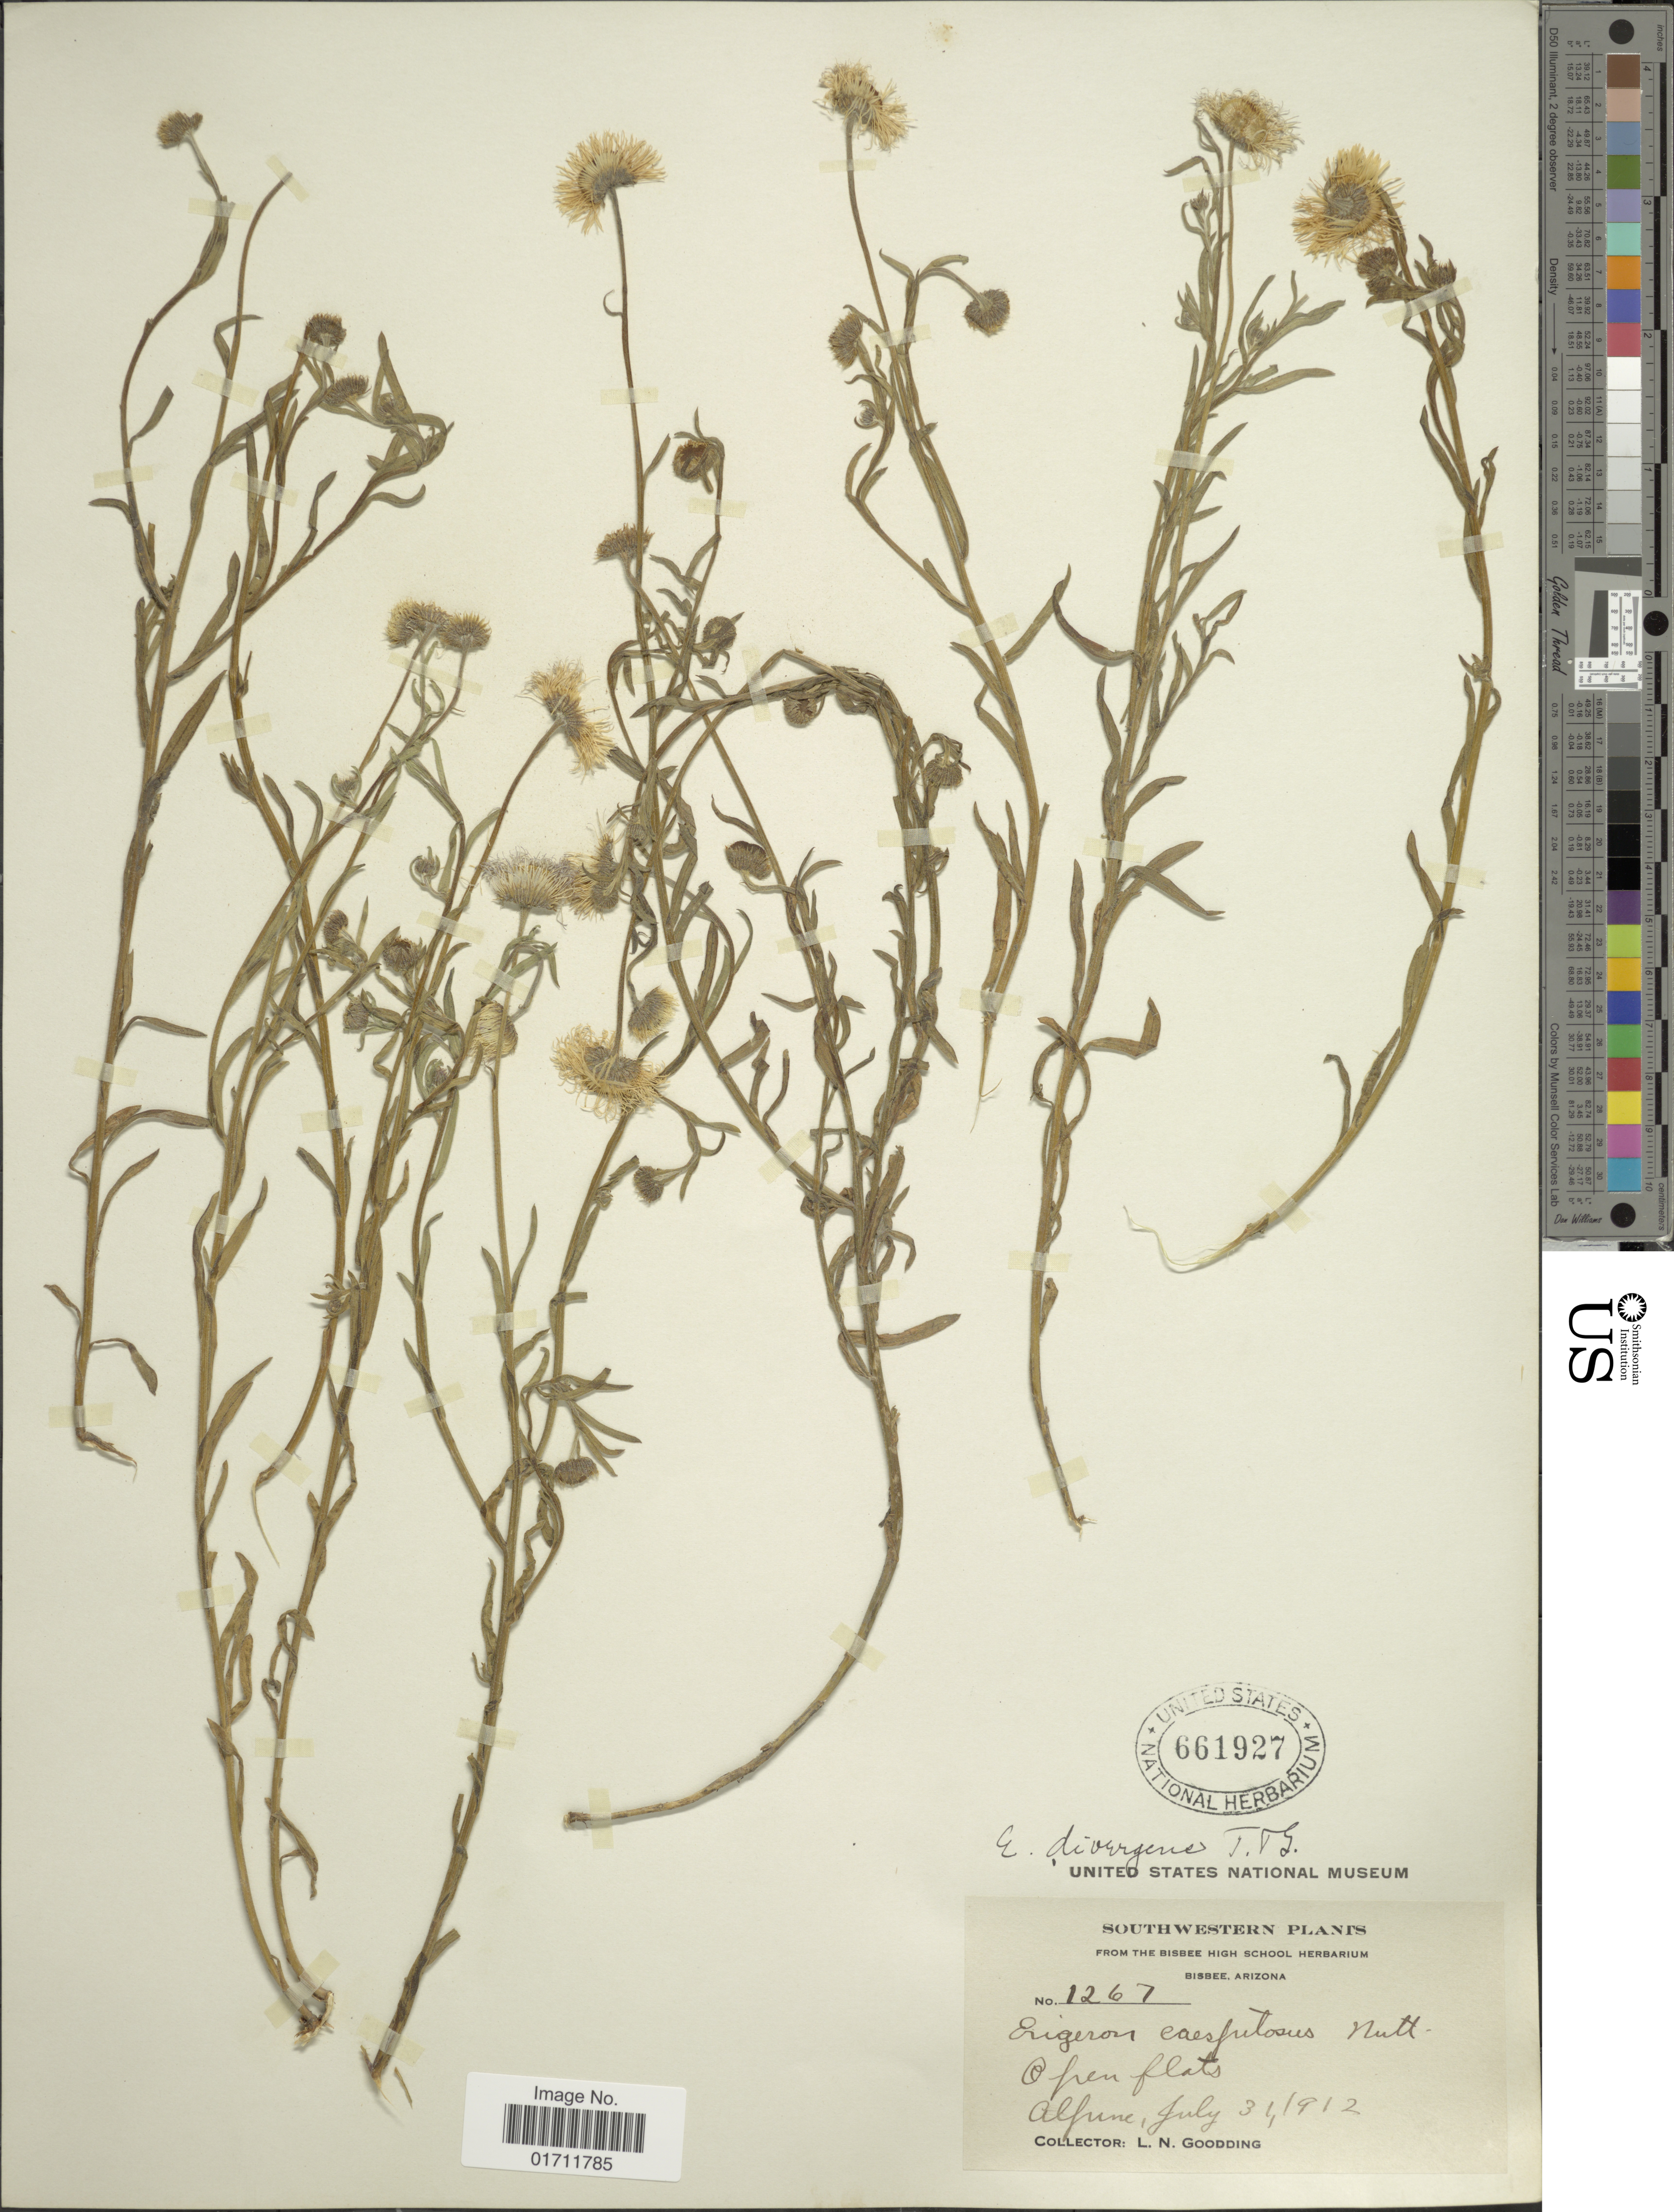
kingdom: Plantae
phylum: Tracheophyta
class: Magnoliopsida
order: Asterales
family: Asteraceae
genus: Erigeron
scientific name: Erigeron divergens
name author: Torr. & A. Gray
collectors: L. N. Goodding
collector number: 1267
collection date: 1912-07-31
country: United States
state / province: Arizona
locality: Southwestern, open flats, Alfune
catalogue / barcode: US 661927